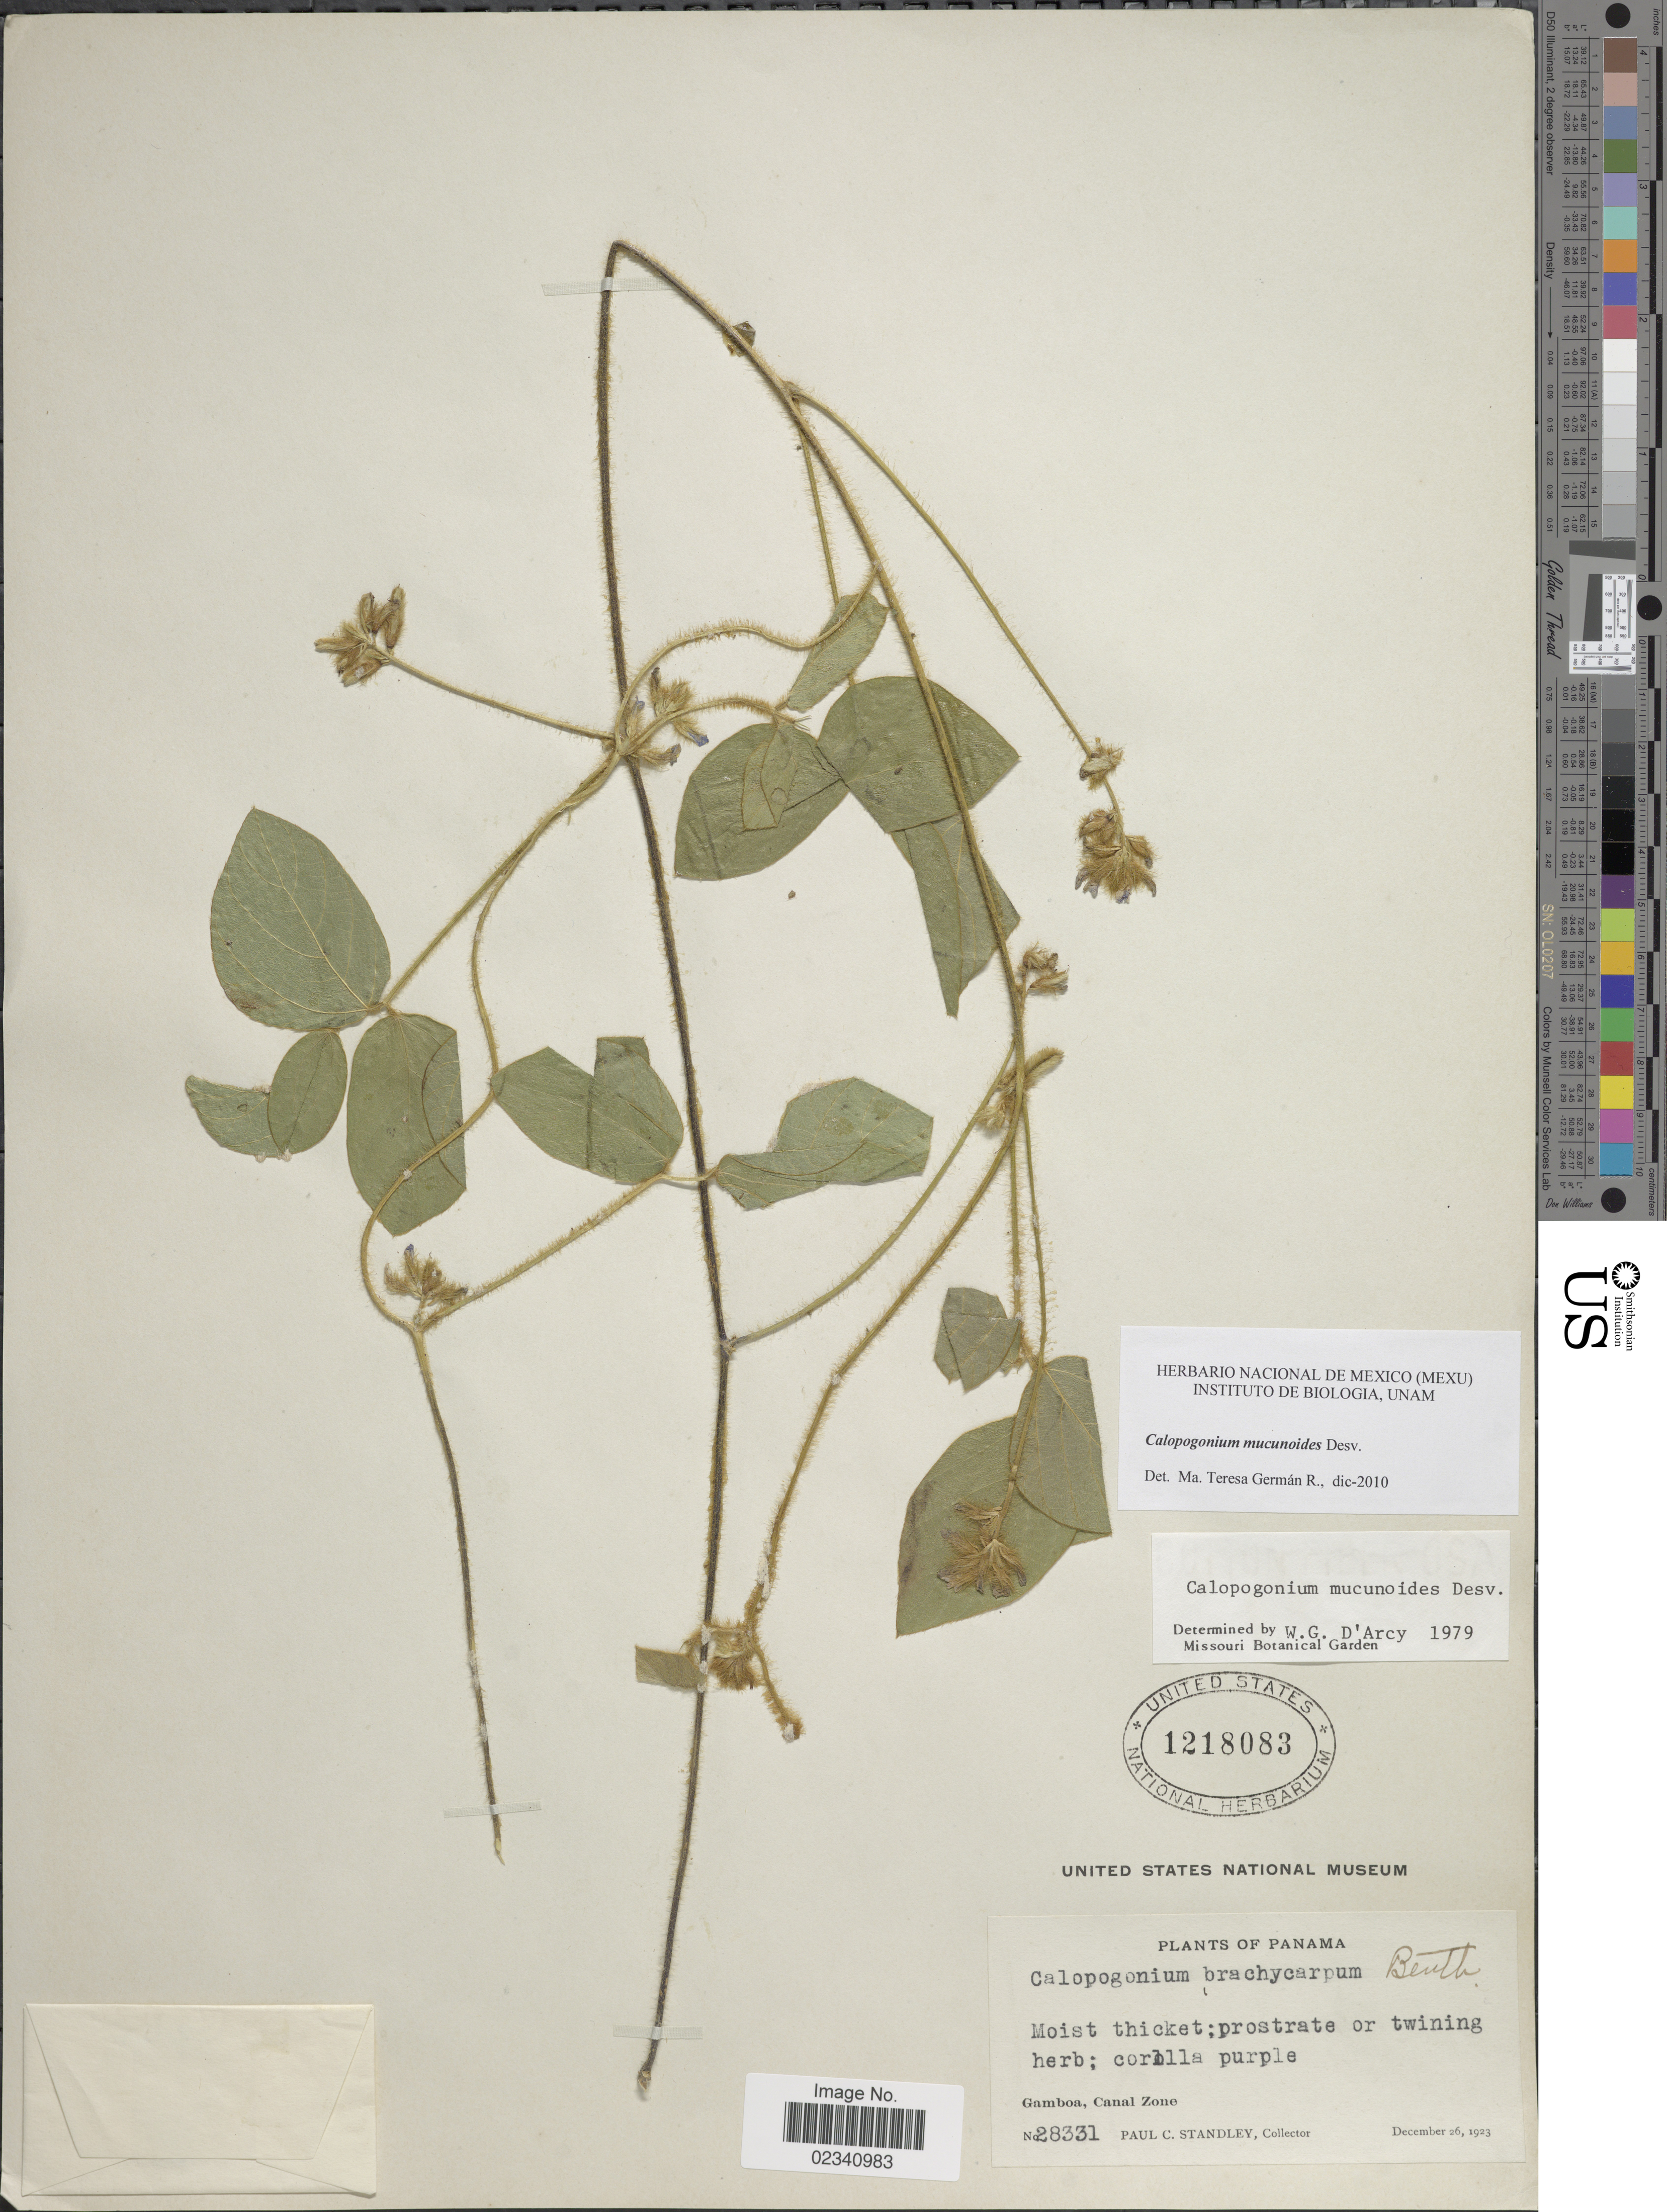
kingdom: Plantae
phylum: Tracheophyta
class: Magnoliopsida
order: Fabales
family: Fabaceae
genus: Calopogonium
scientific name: Calopogonium mucunoides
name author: Desv.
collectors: P. C. Standley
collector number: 28331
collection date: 1923-12-26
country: Panama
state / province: Colón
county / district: Canal Zone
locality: Moist thicket, Gamboa, Canal Zone.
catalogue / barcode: US 1218083